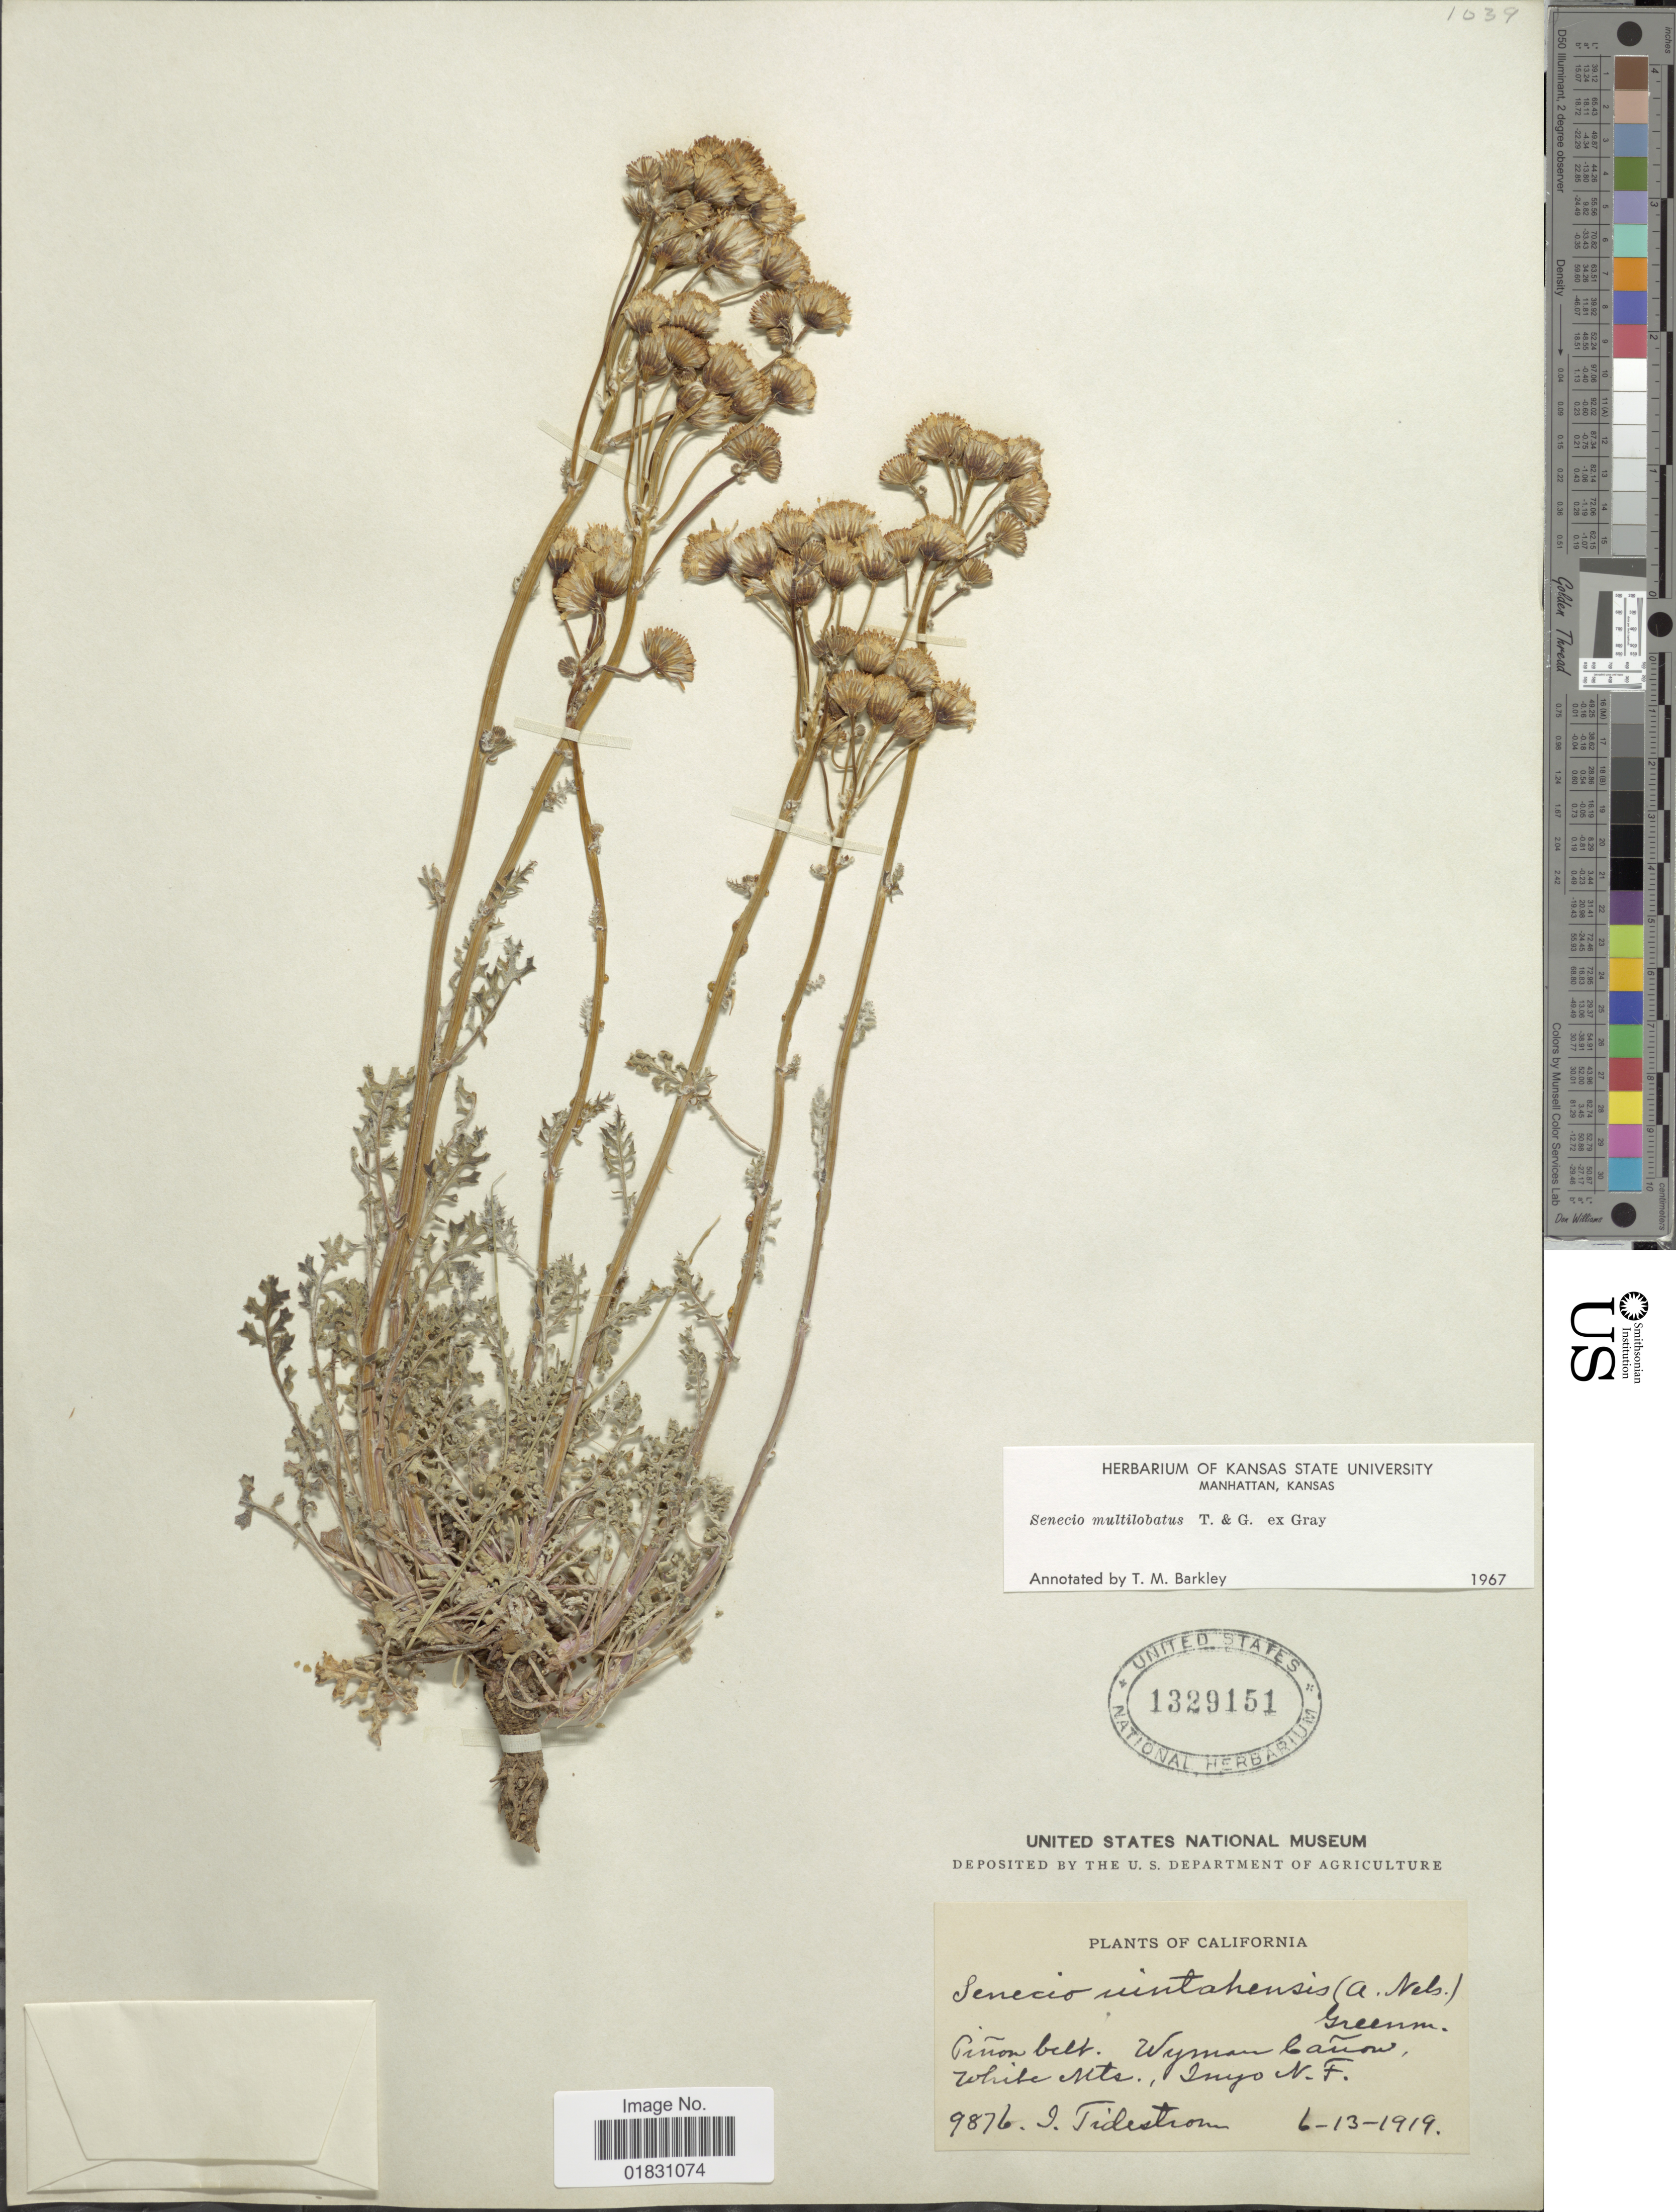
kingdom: Plantae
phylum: Tracheophyta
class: Magnoliopsida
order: Asterales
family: Asteraceae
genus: Packera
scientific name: Packera multilobata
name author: (Torr. & A. Gray) W.A. Weber & Á. Löve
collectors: I. F. Tidestrom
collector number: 9876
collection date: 1919-06-13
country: United States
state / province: California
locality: Pinon belt, Wyman Canon White Mts., Inyo N. F.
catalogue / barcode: US 1329151